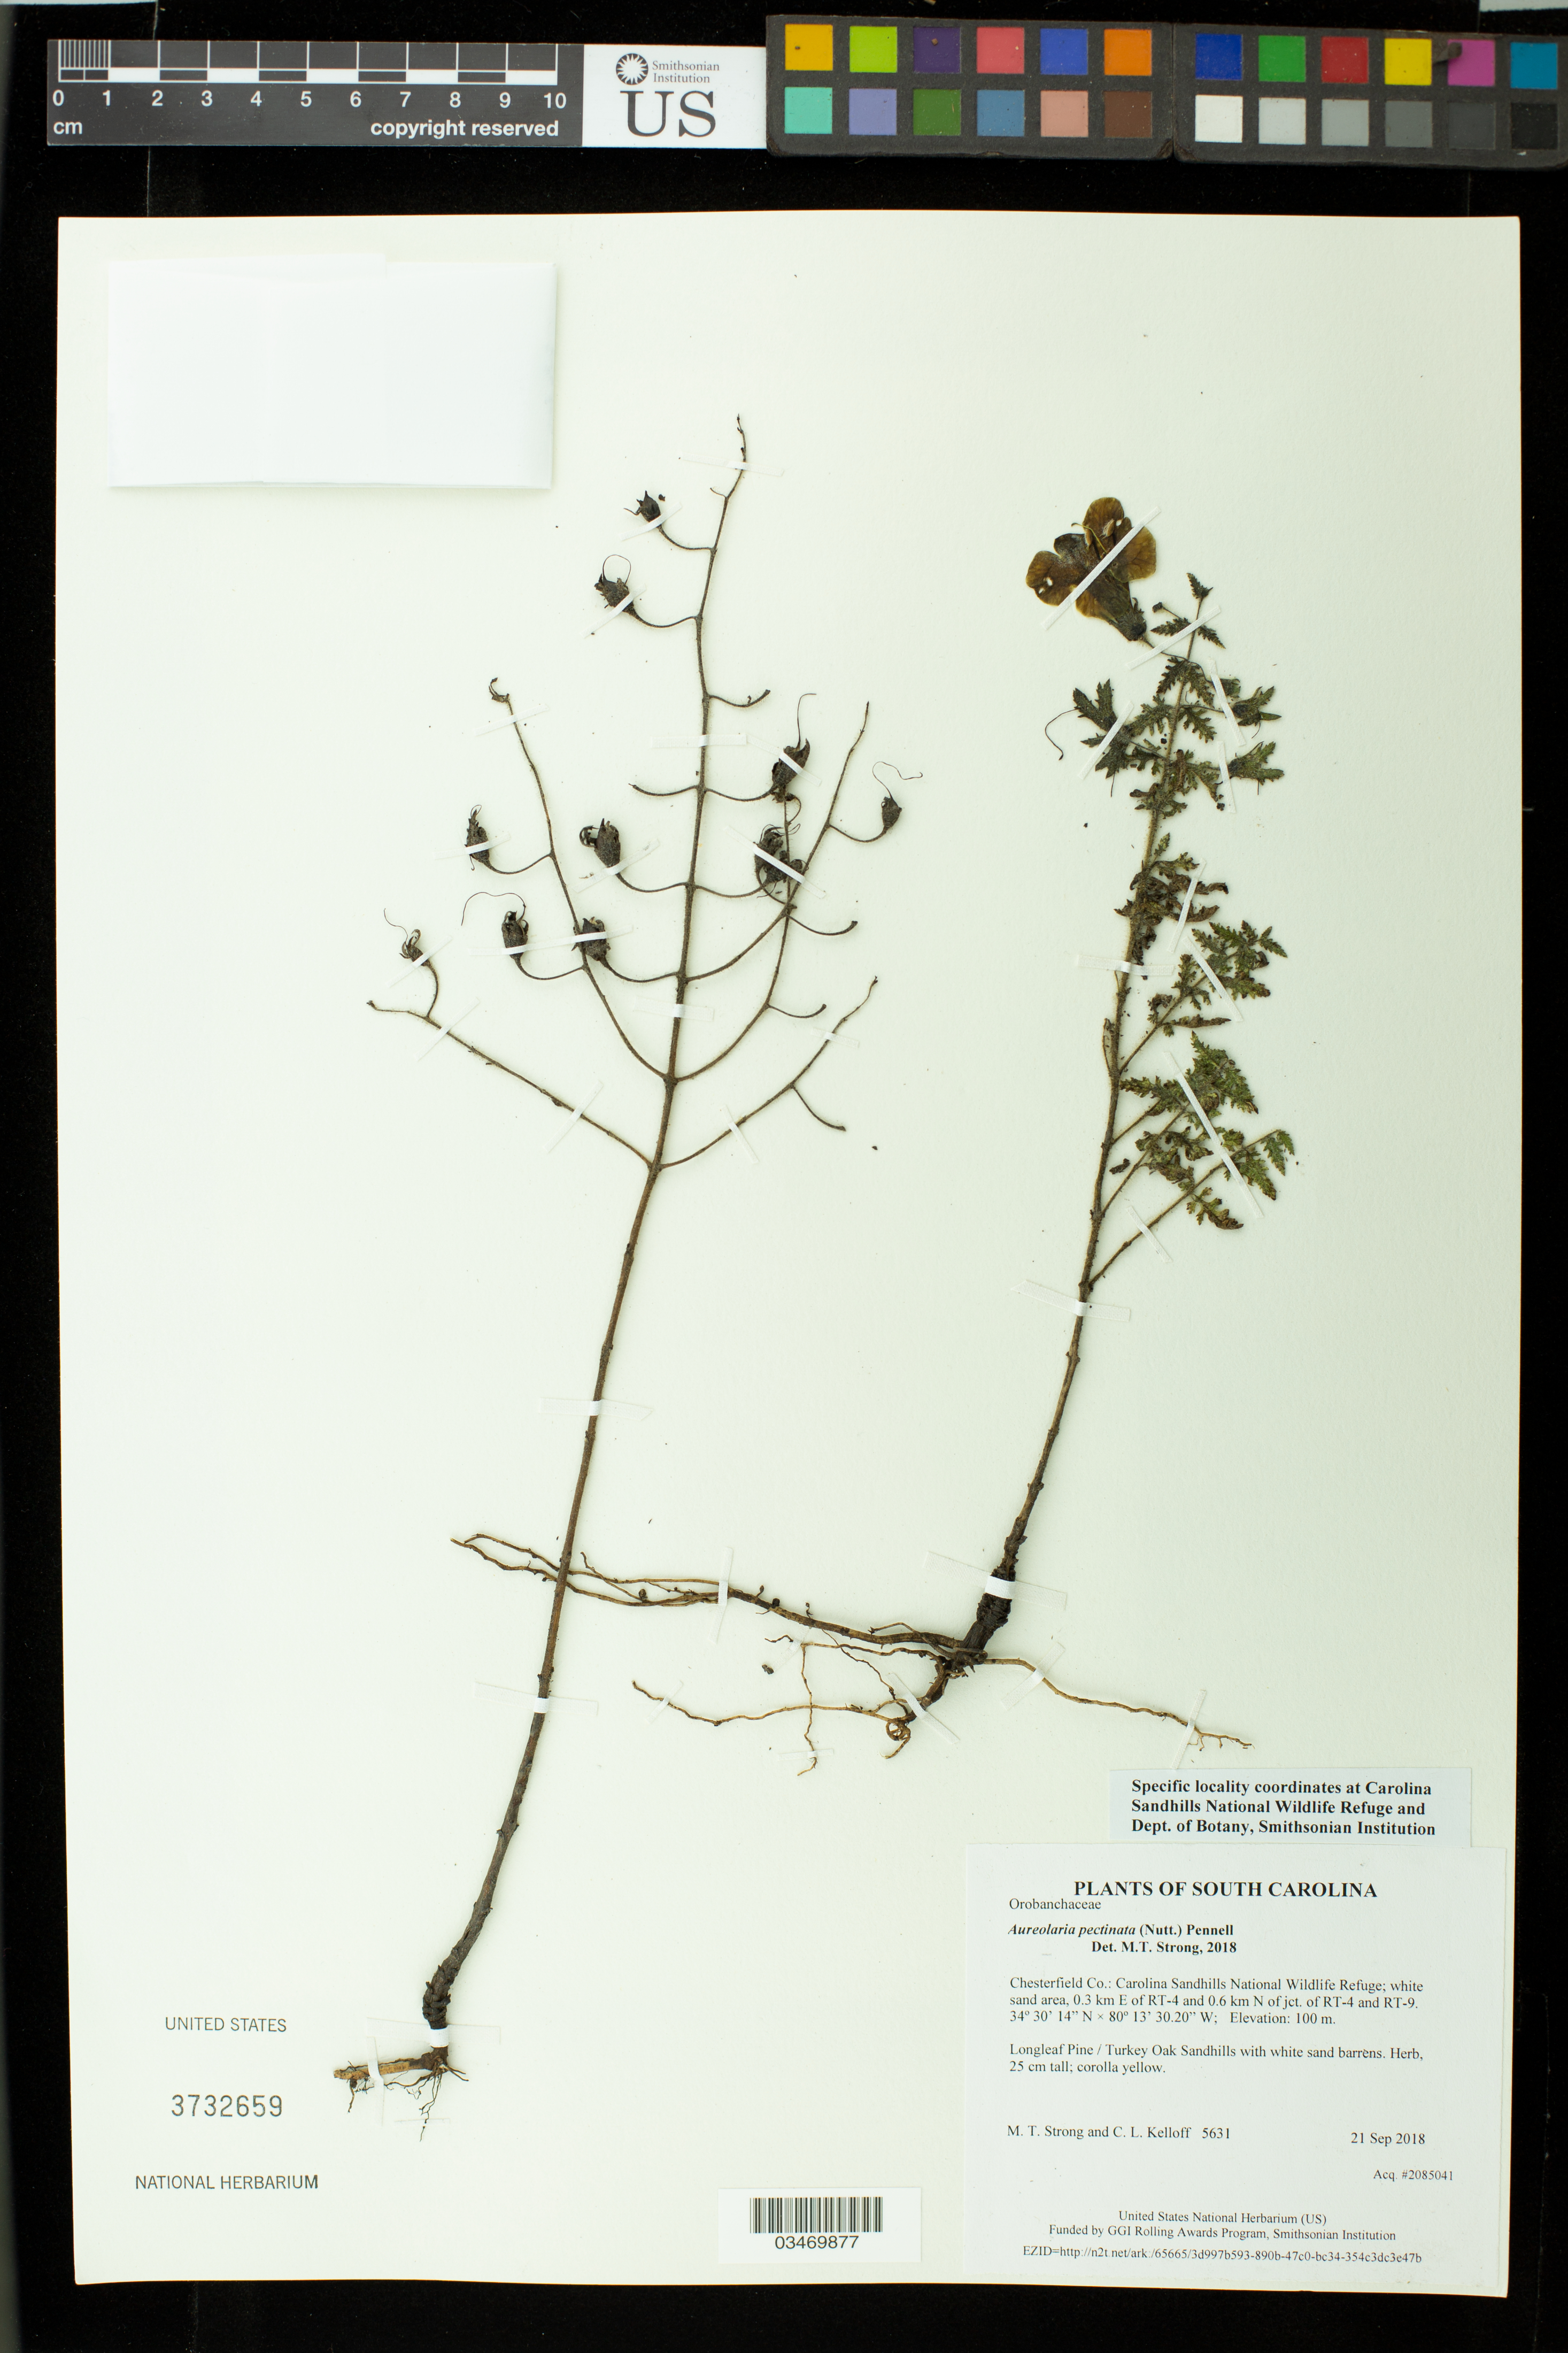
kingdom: Plantae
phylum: Tracheophyta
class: Magnoliopsida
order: Lamiales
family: Orobanchaceae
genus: Aureolaria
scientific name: Aureolaria pectinata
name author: (Nutt.) Pennell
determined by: Strong, M. T., (US), Smithsonian Institution - National Museum of Natural History (UNITED STATES)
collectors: M. T. Strong & C. L. Kelloff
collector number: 5631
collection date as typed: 21 Sep 2018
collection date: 2018-09-21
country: United States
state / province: South Carolina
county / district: Chesterfield Co.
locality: Carolina Sandhills National Wildlife Refuge; white sand area, 0.3 km E of RT-4 and 0.6 km N of jct. of RT-4 and RT-9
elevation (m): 100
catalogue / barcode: US 3732659